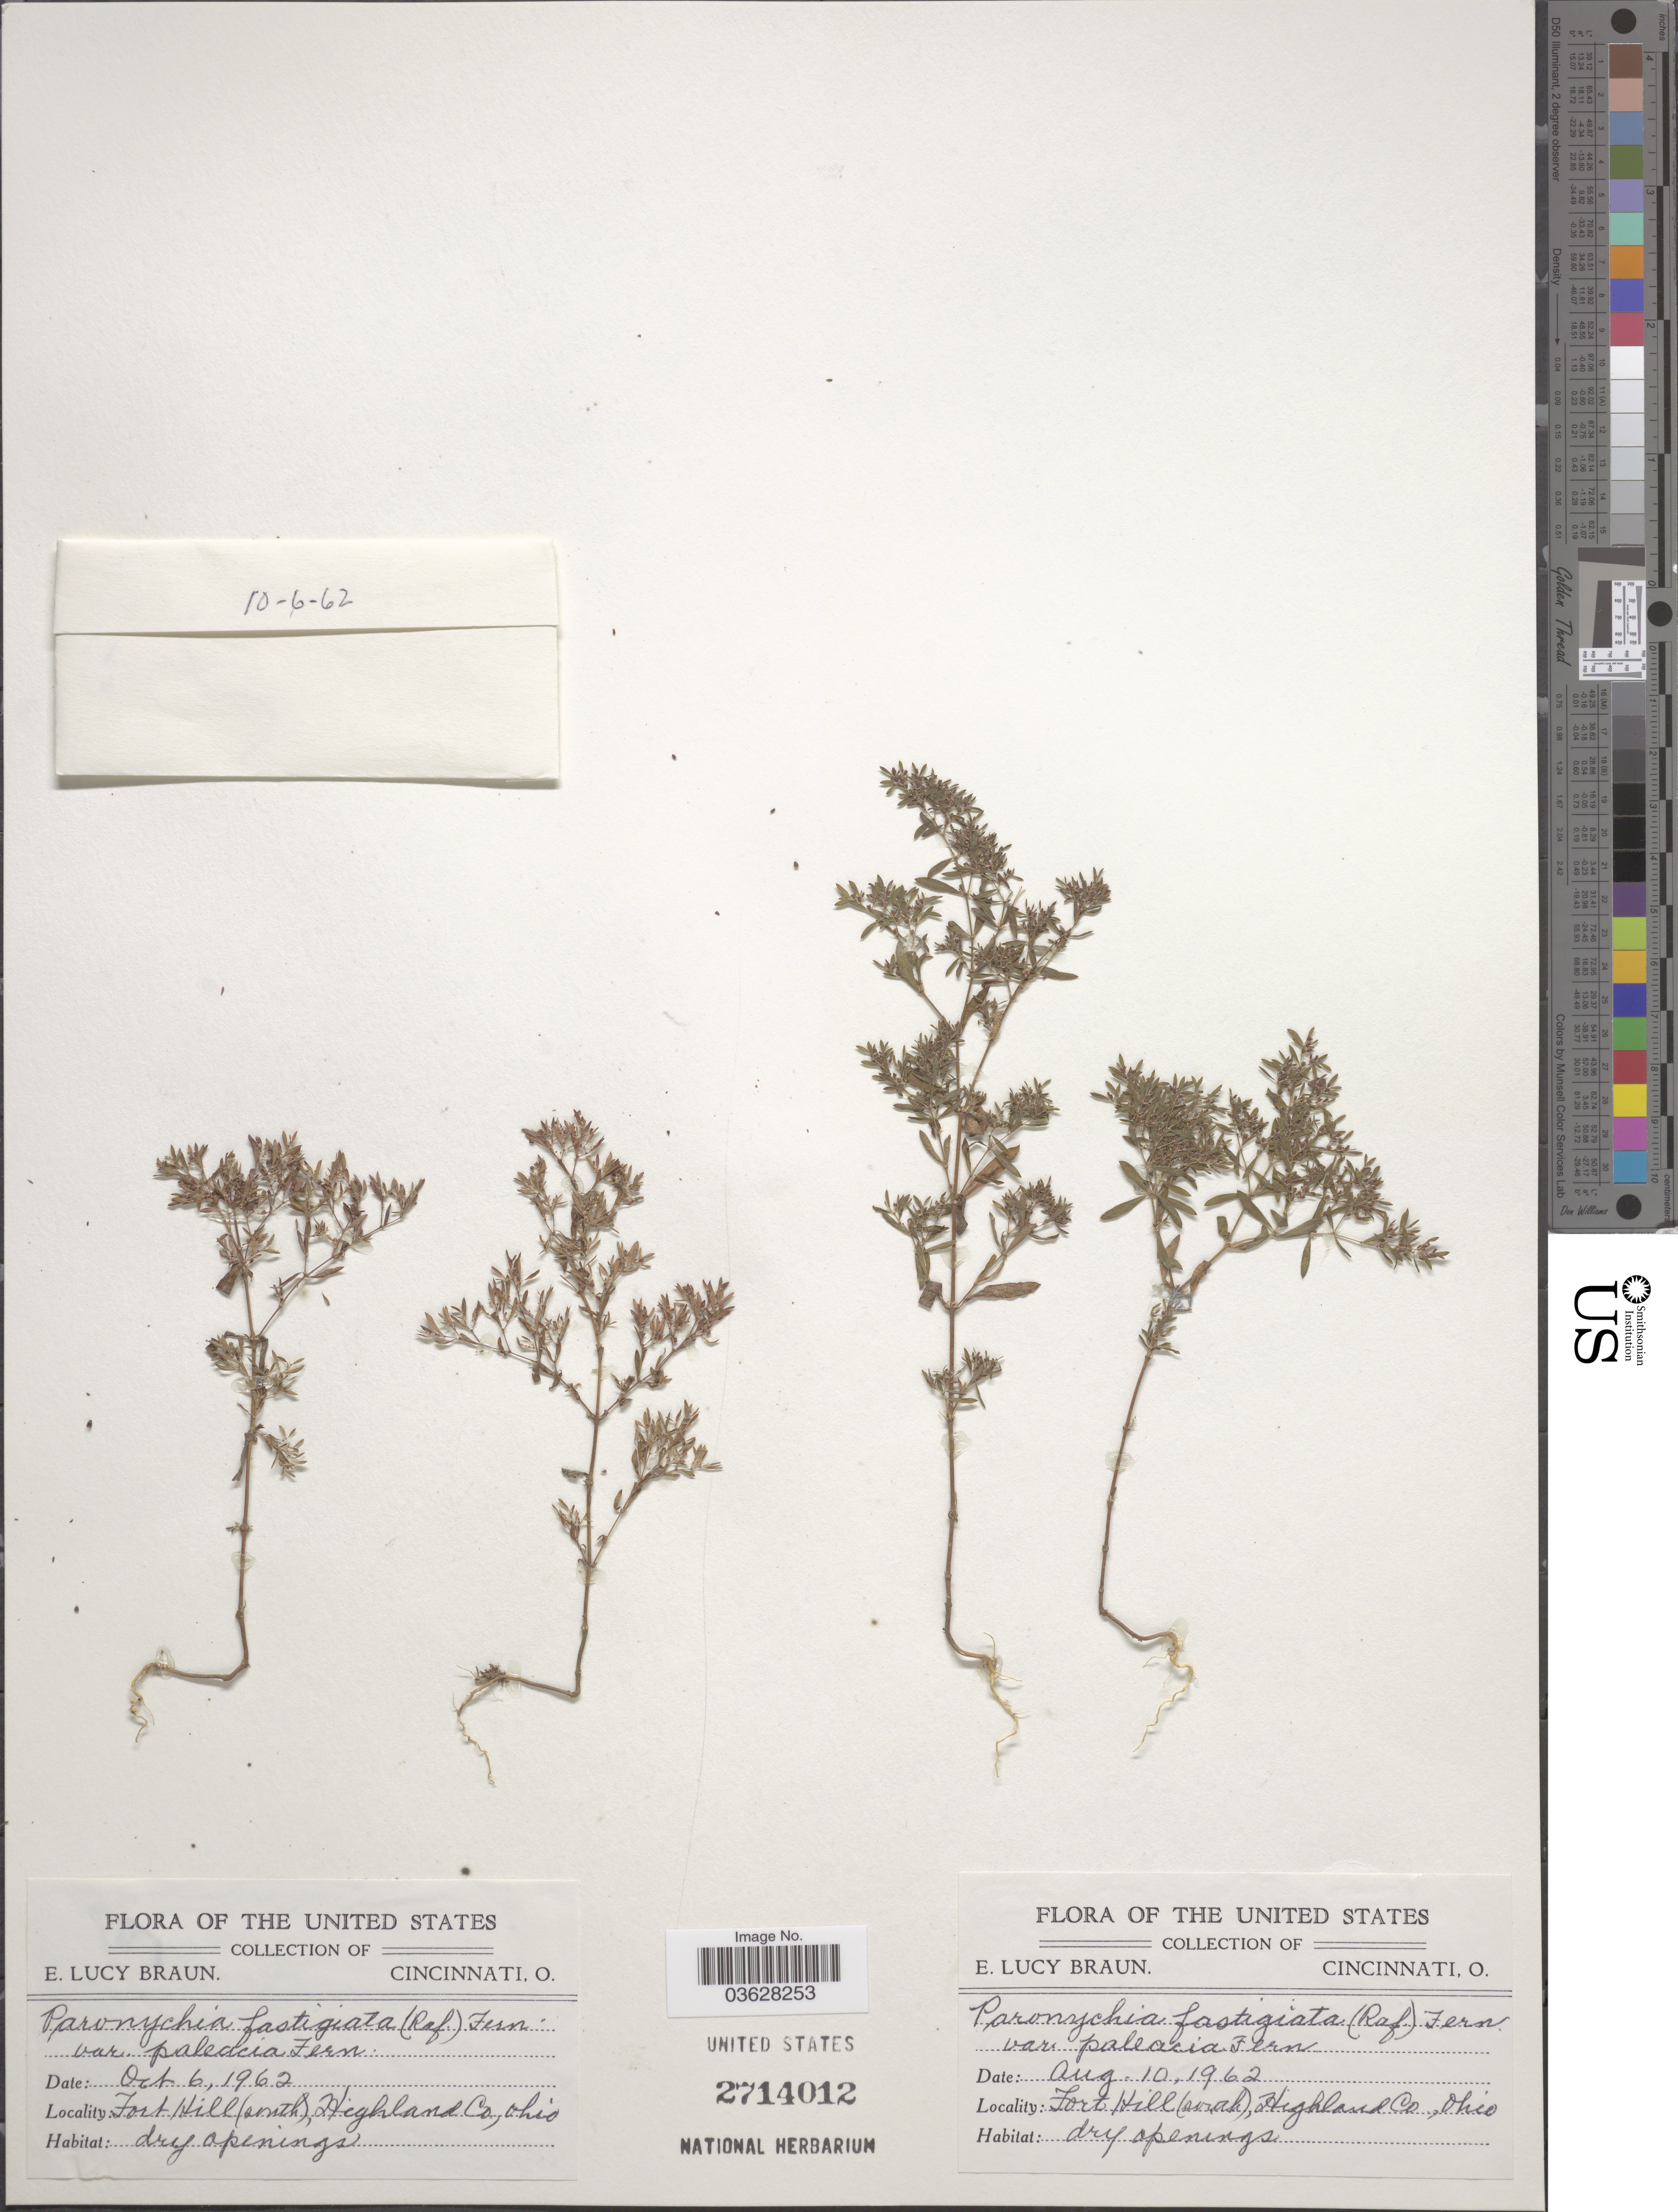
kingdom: Plantae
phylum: Tracheophyta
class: Magnoliopsida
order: Caryophyllales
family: Caryophyllaceae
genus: Paronychia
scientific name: Paronychia fastigiata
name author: (Raf.) Fernald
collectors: E. L. Braun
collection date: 1962-08-10/1962-10-06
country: United States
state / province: Ohio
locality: Fort Hill (south), Highland Co.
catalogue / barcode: US 2714012